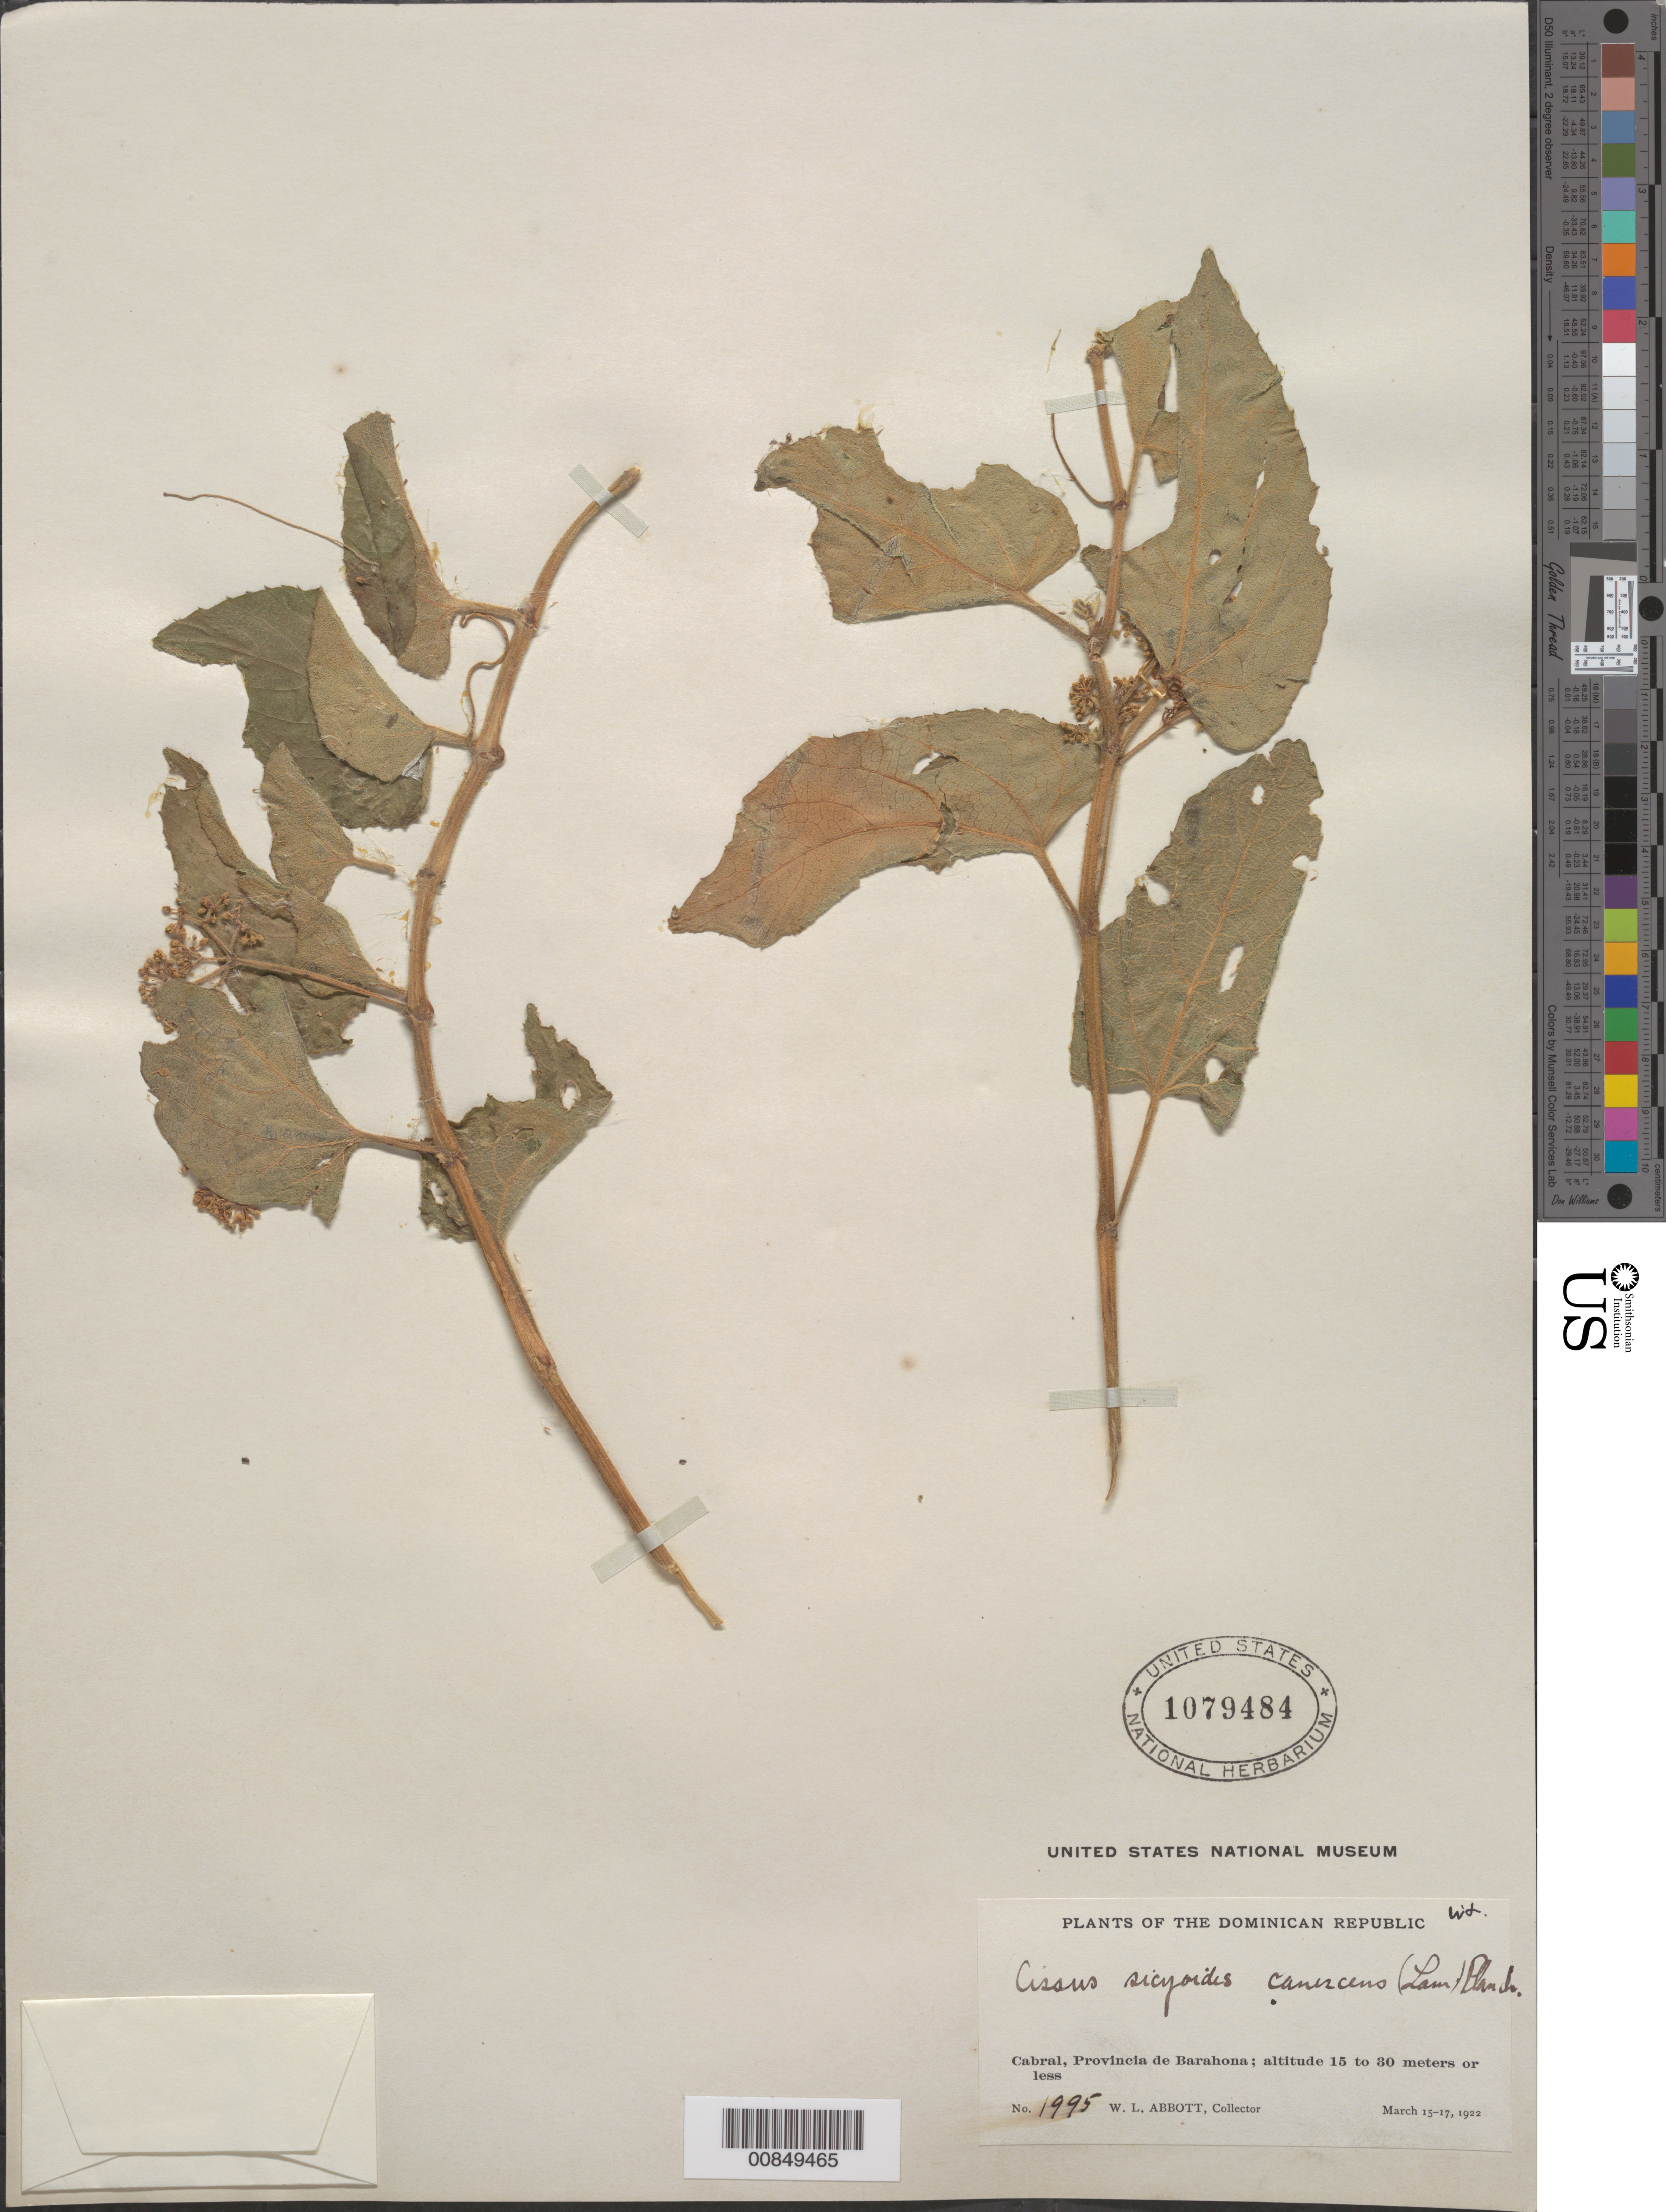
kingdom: Plantae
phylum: Tracheophyta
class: Magnoliopsida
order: Vitales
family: Vitaceae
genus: Cissus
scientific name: Cissus verticillata subsp. verticillata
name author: (L.) Nicolson & C.E. Jarvis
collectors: W. L. Abbott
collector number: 1995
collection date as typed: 15 Mar 1922 to 17 Mar 1922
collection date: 1922-03-15/1922-03-17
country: Dominican Republic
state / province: Barahona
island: Hispaniola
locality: Cabral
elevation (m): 15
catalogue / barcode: US 1079484